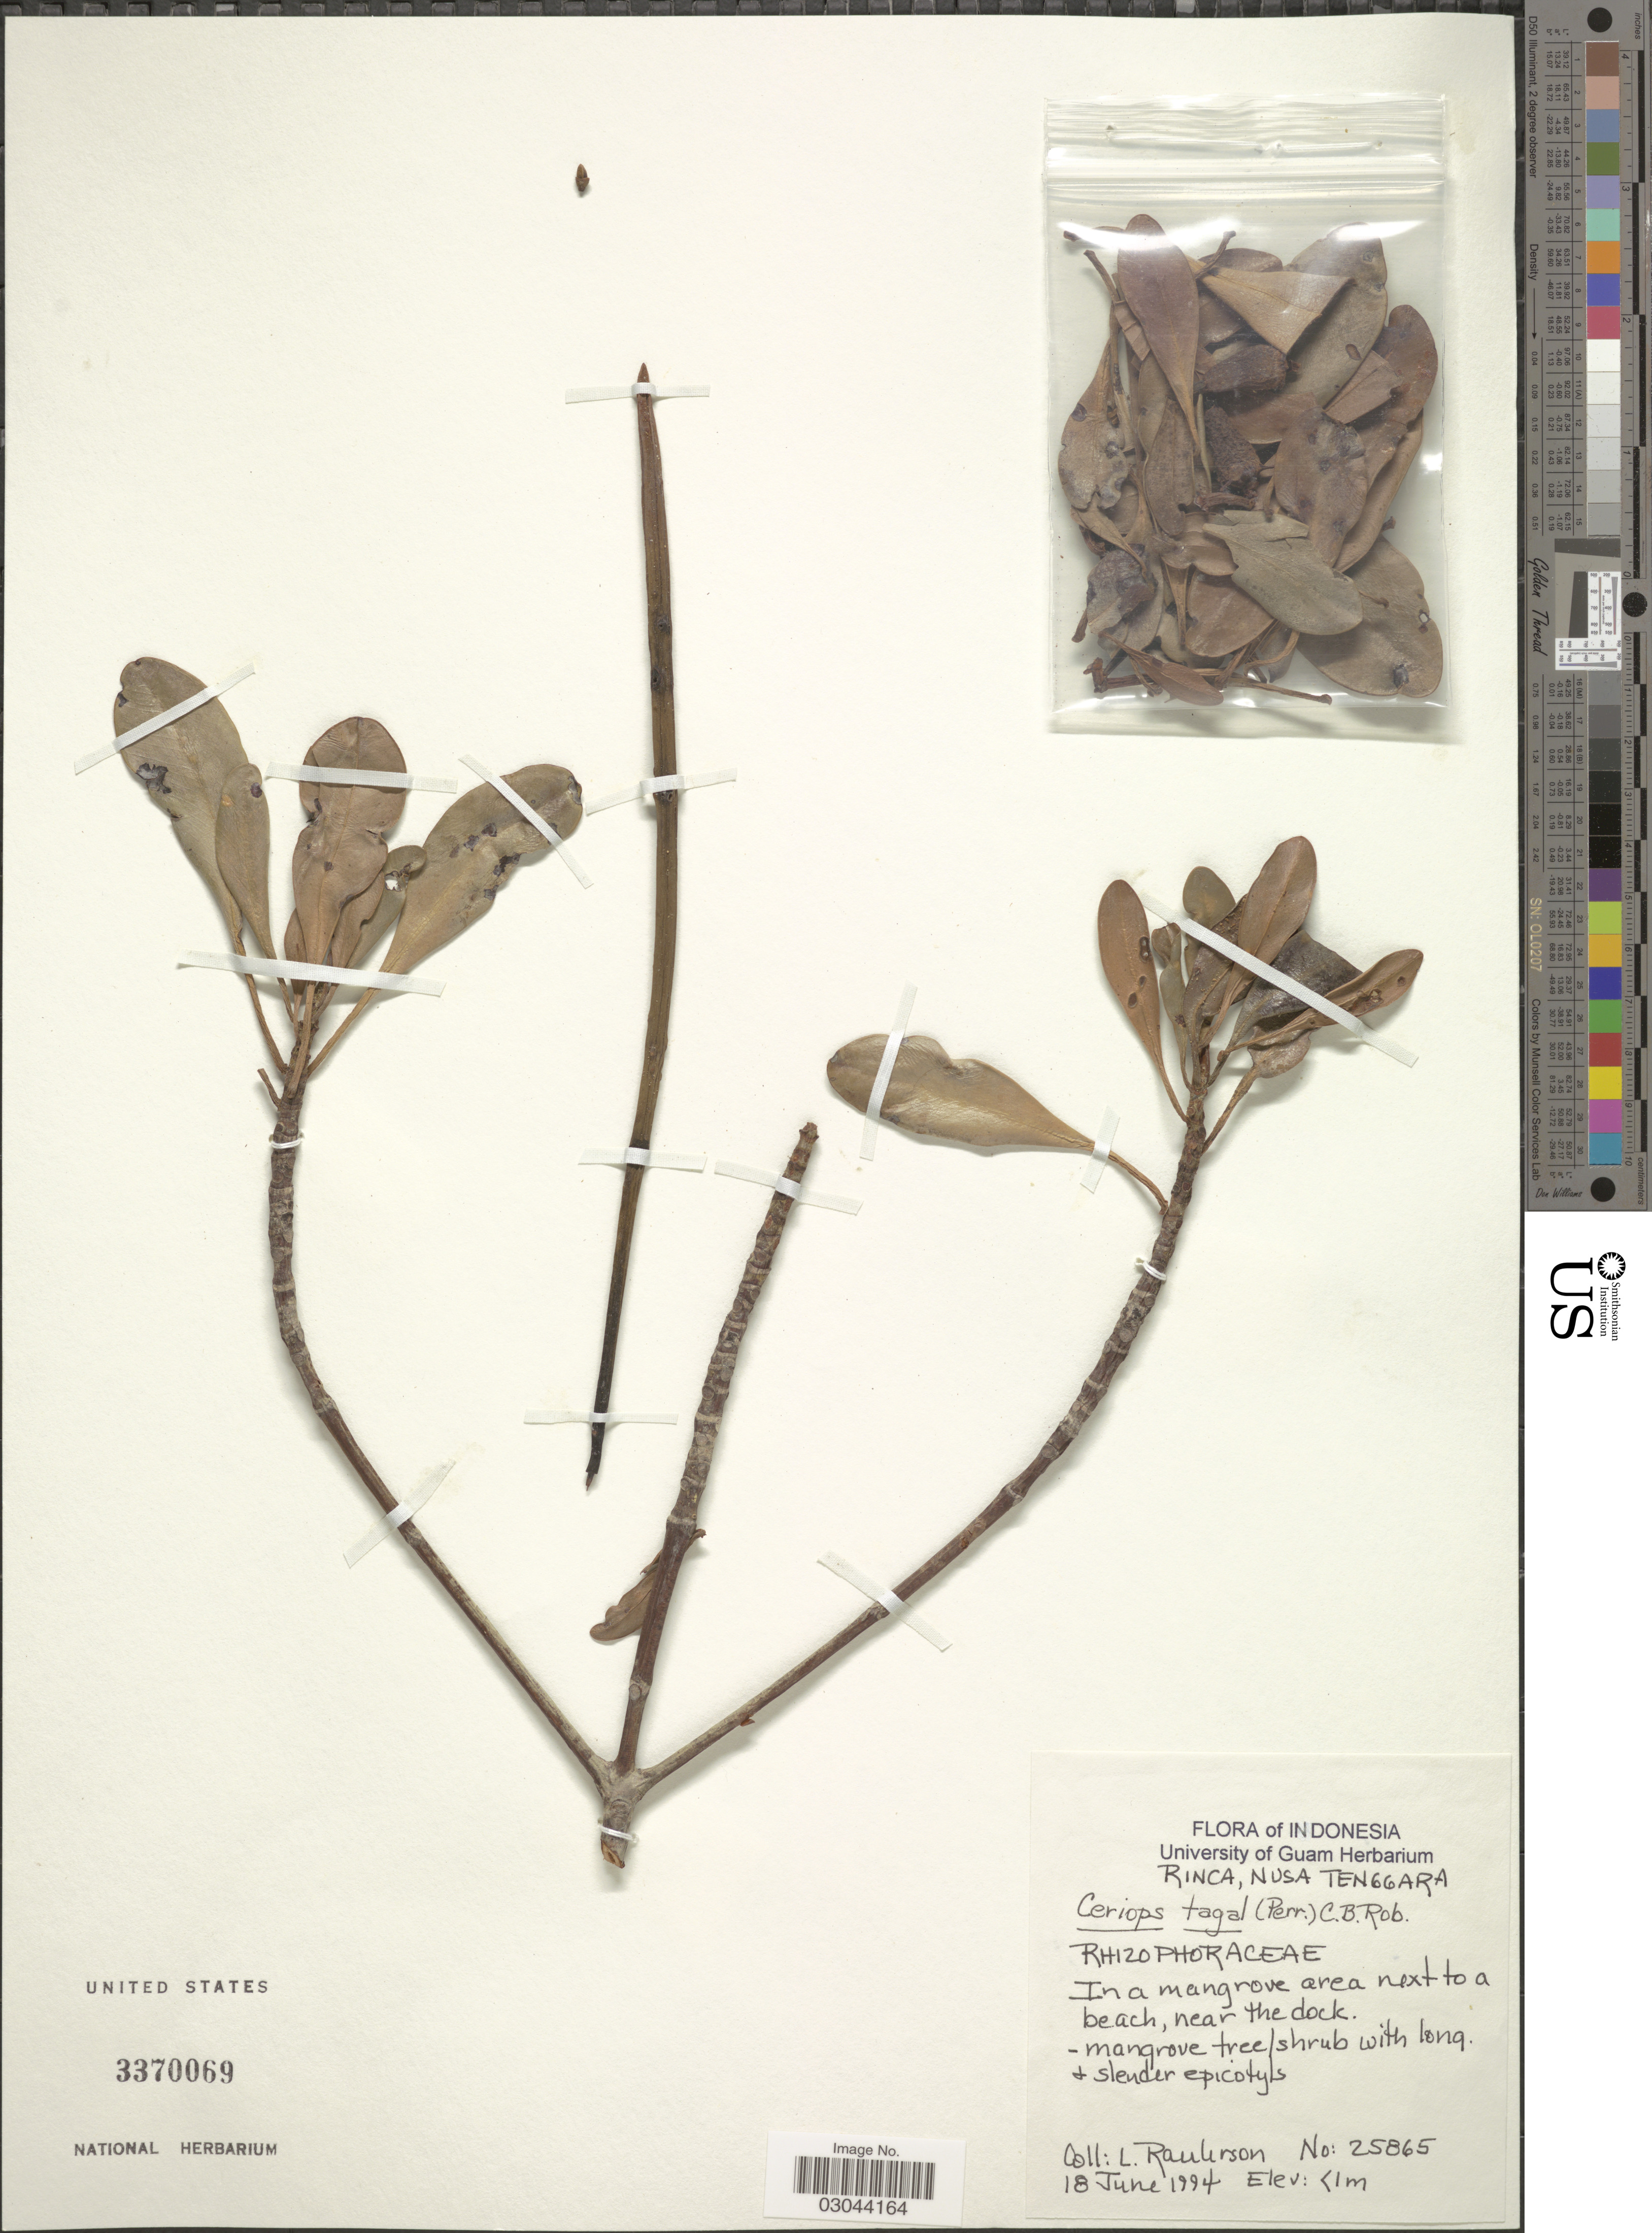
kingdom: Plantae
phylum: Tracheophyta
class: Magnoliopsida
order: Malpighiales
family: Rhizophoraceae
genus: Ceriops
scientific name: Ceriops tagal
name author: (Perr.) C.B. Rob.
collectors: L. Raulerson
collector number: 25865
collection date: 1994-06-18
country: Indonesia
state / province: Nusa Tenggara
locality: Rinca, Nusa Tenggara. In a mangrove area next to a beach, near the dock.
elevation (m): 1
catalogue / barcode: US 3370069